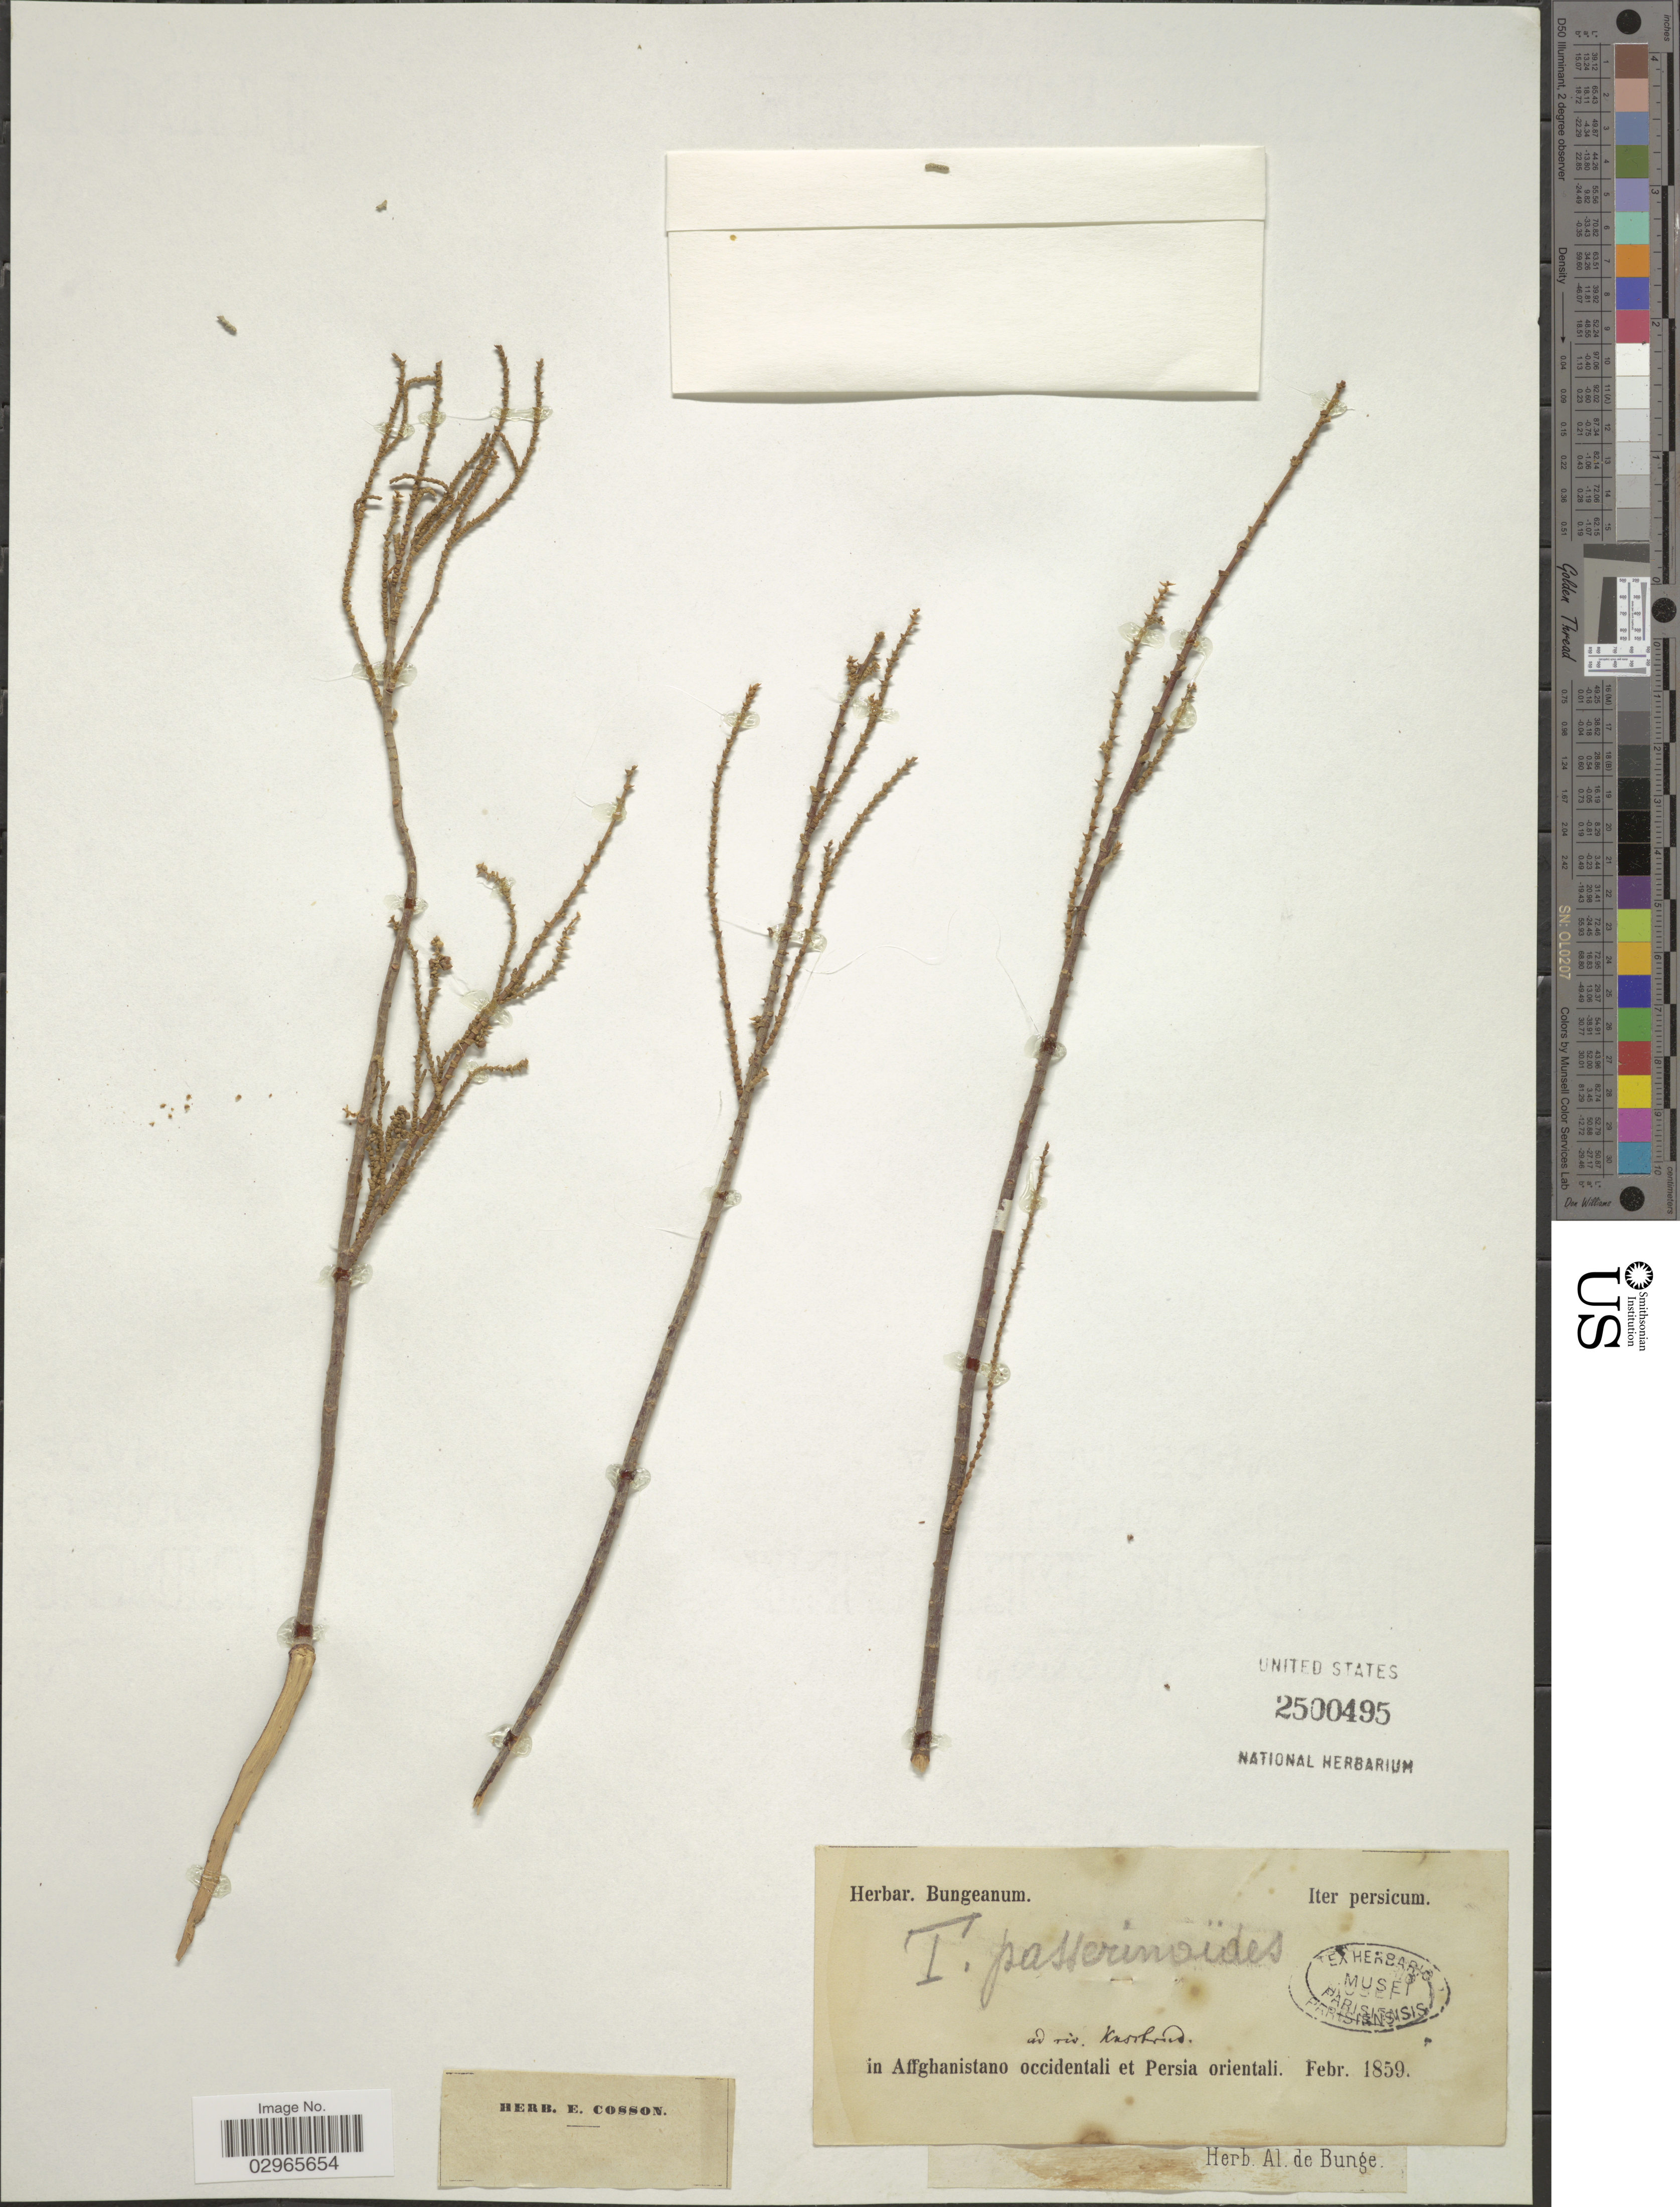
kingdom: Plantae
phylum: Tracheophyta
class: Magnoliopsida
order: Caryophyllales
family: Tamaricaceae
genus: Tamarix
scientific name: Tamarix passerinoides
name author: Delile ex Desv.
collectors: ex herb. Bungeanum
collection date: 1859-02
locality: Ad riv. Kasch [illegible text]. Iter persicum. in Affghanistano occidentali et Persia orientali.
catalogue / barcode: US 2500495